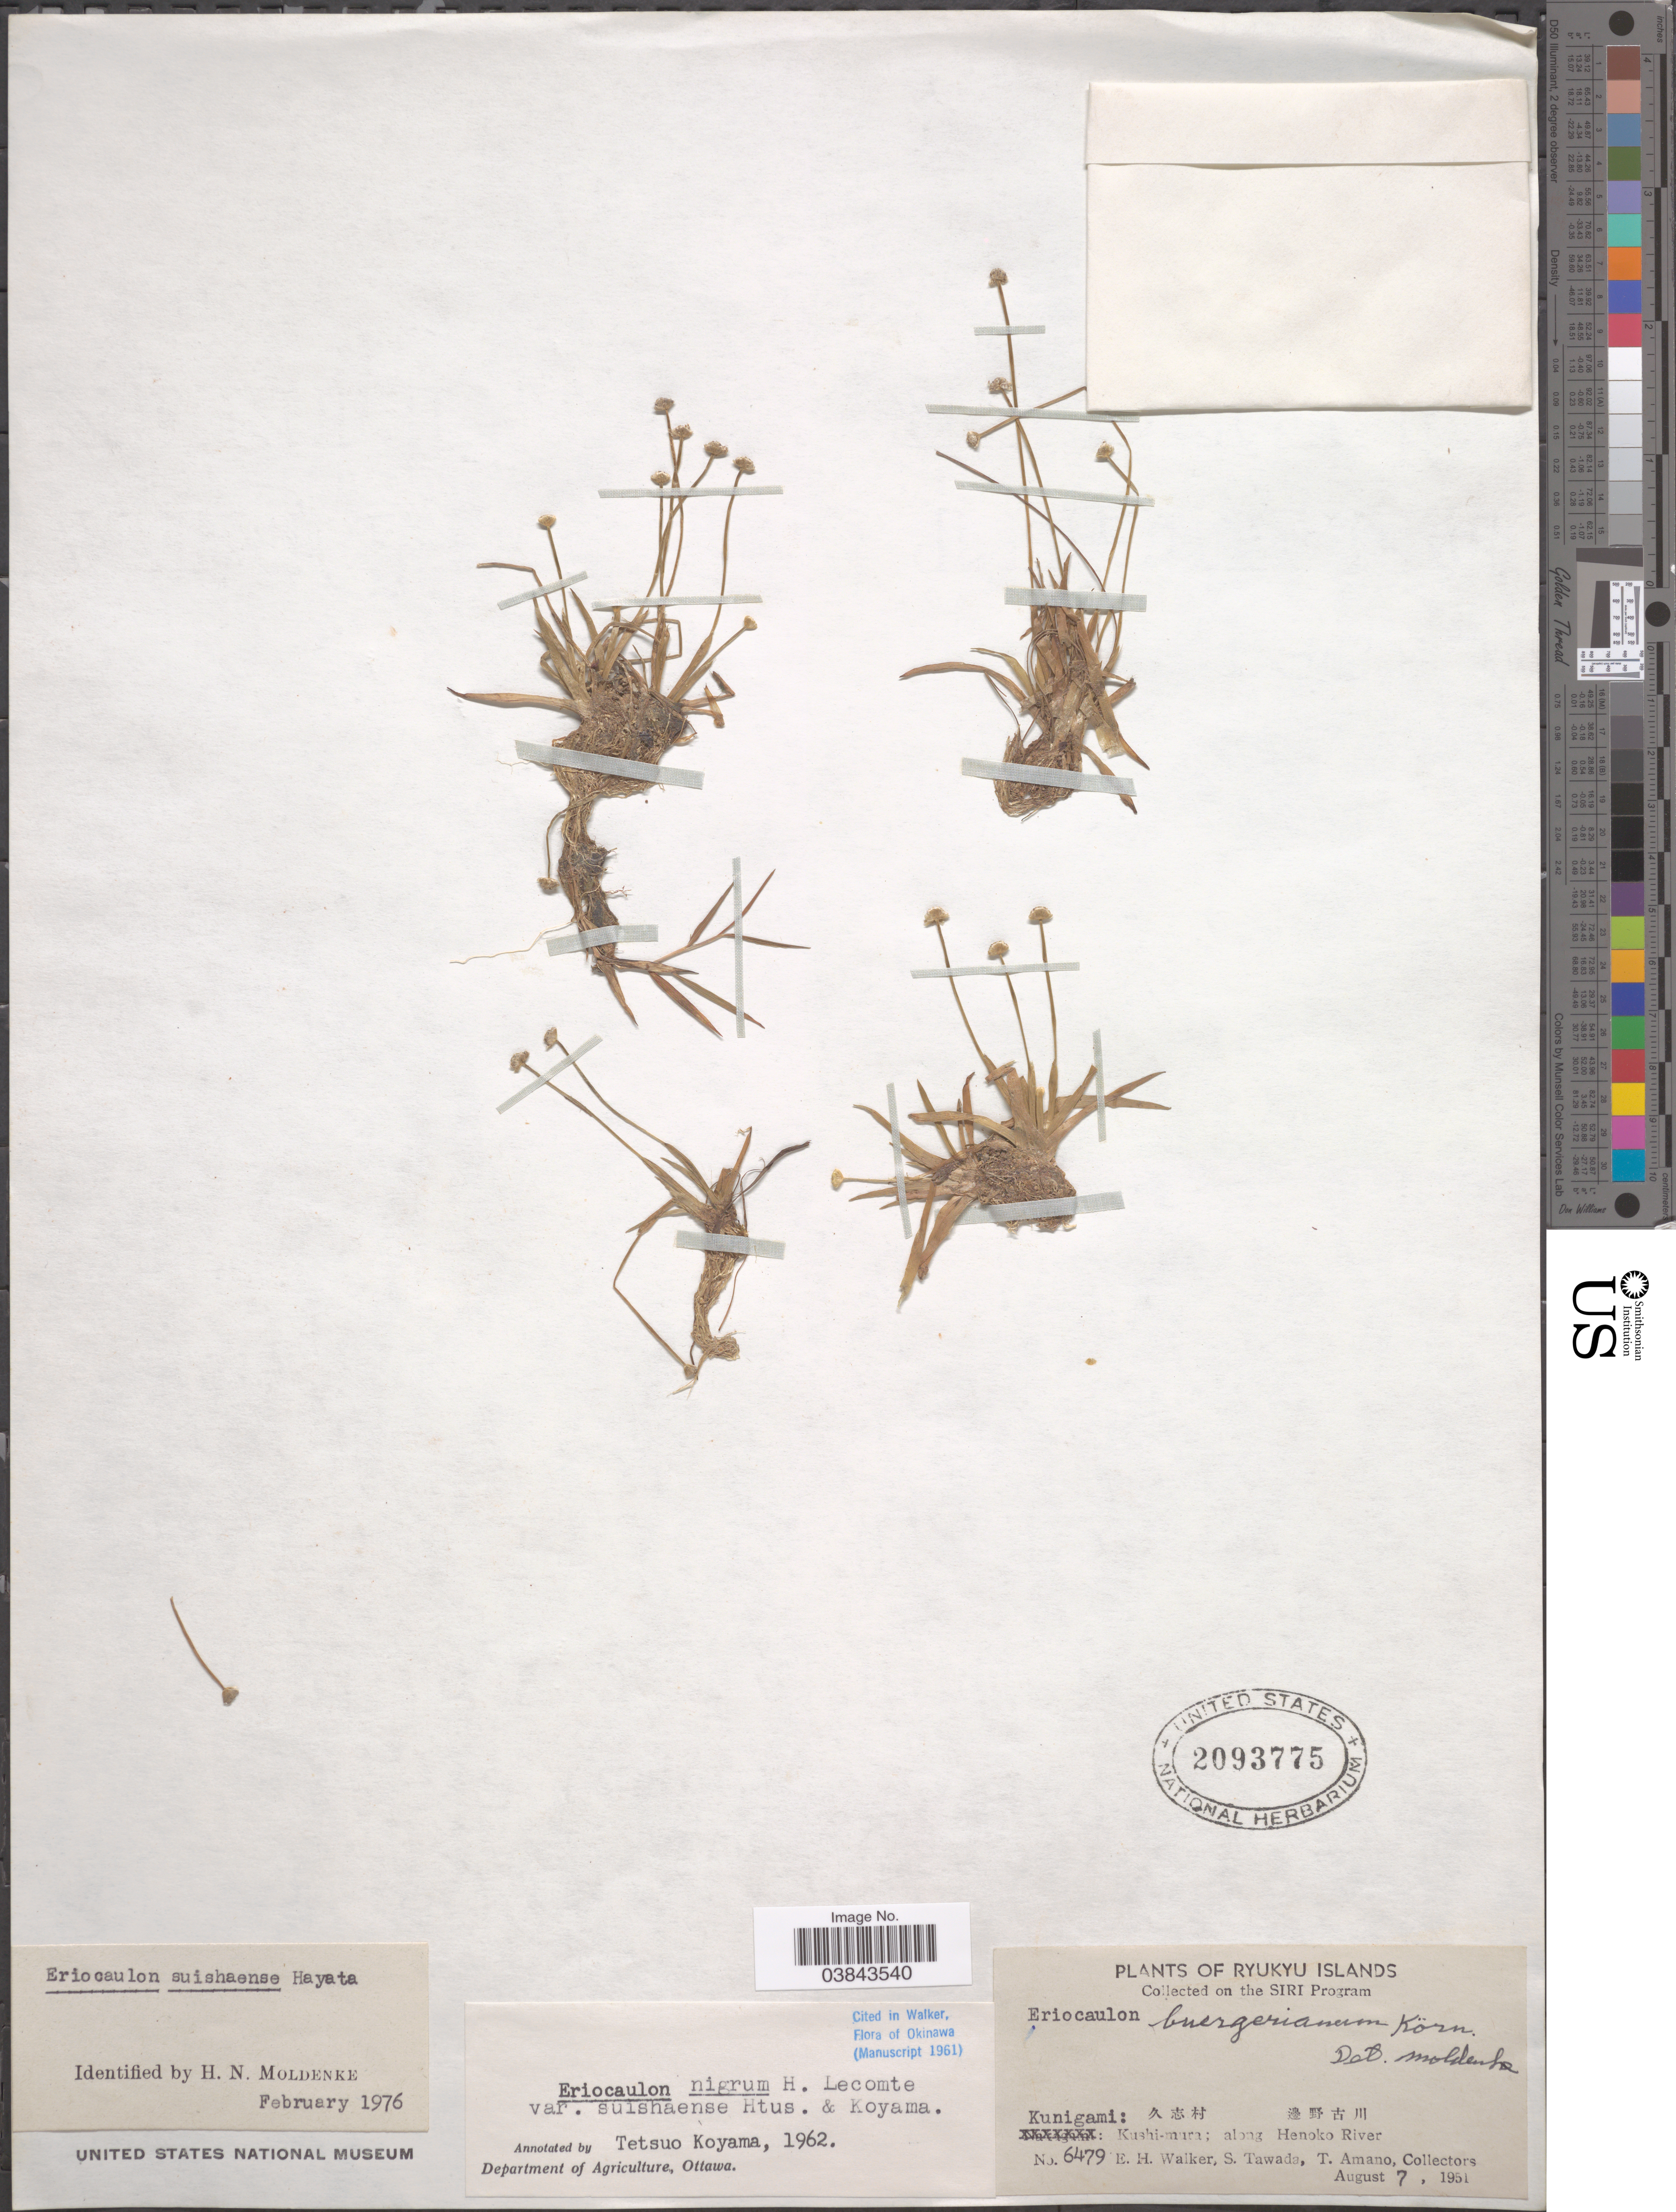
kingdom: Plantae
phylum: Tracheophyta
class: Liliopsida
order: Poales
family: Eriocaulaceae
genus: Eriocaulon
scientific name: Eriocaulon suishaense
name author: Hayata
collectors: E. H. Walker, S. Tawada & T. Amano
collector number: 6479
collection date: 1951-08-07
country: Japan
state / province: Okinawa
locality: Ryukyu Islands. Kunigami: X. Kushi-mura; along Henoko River.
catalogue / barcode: US 2093775